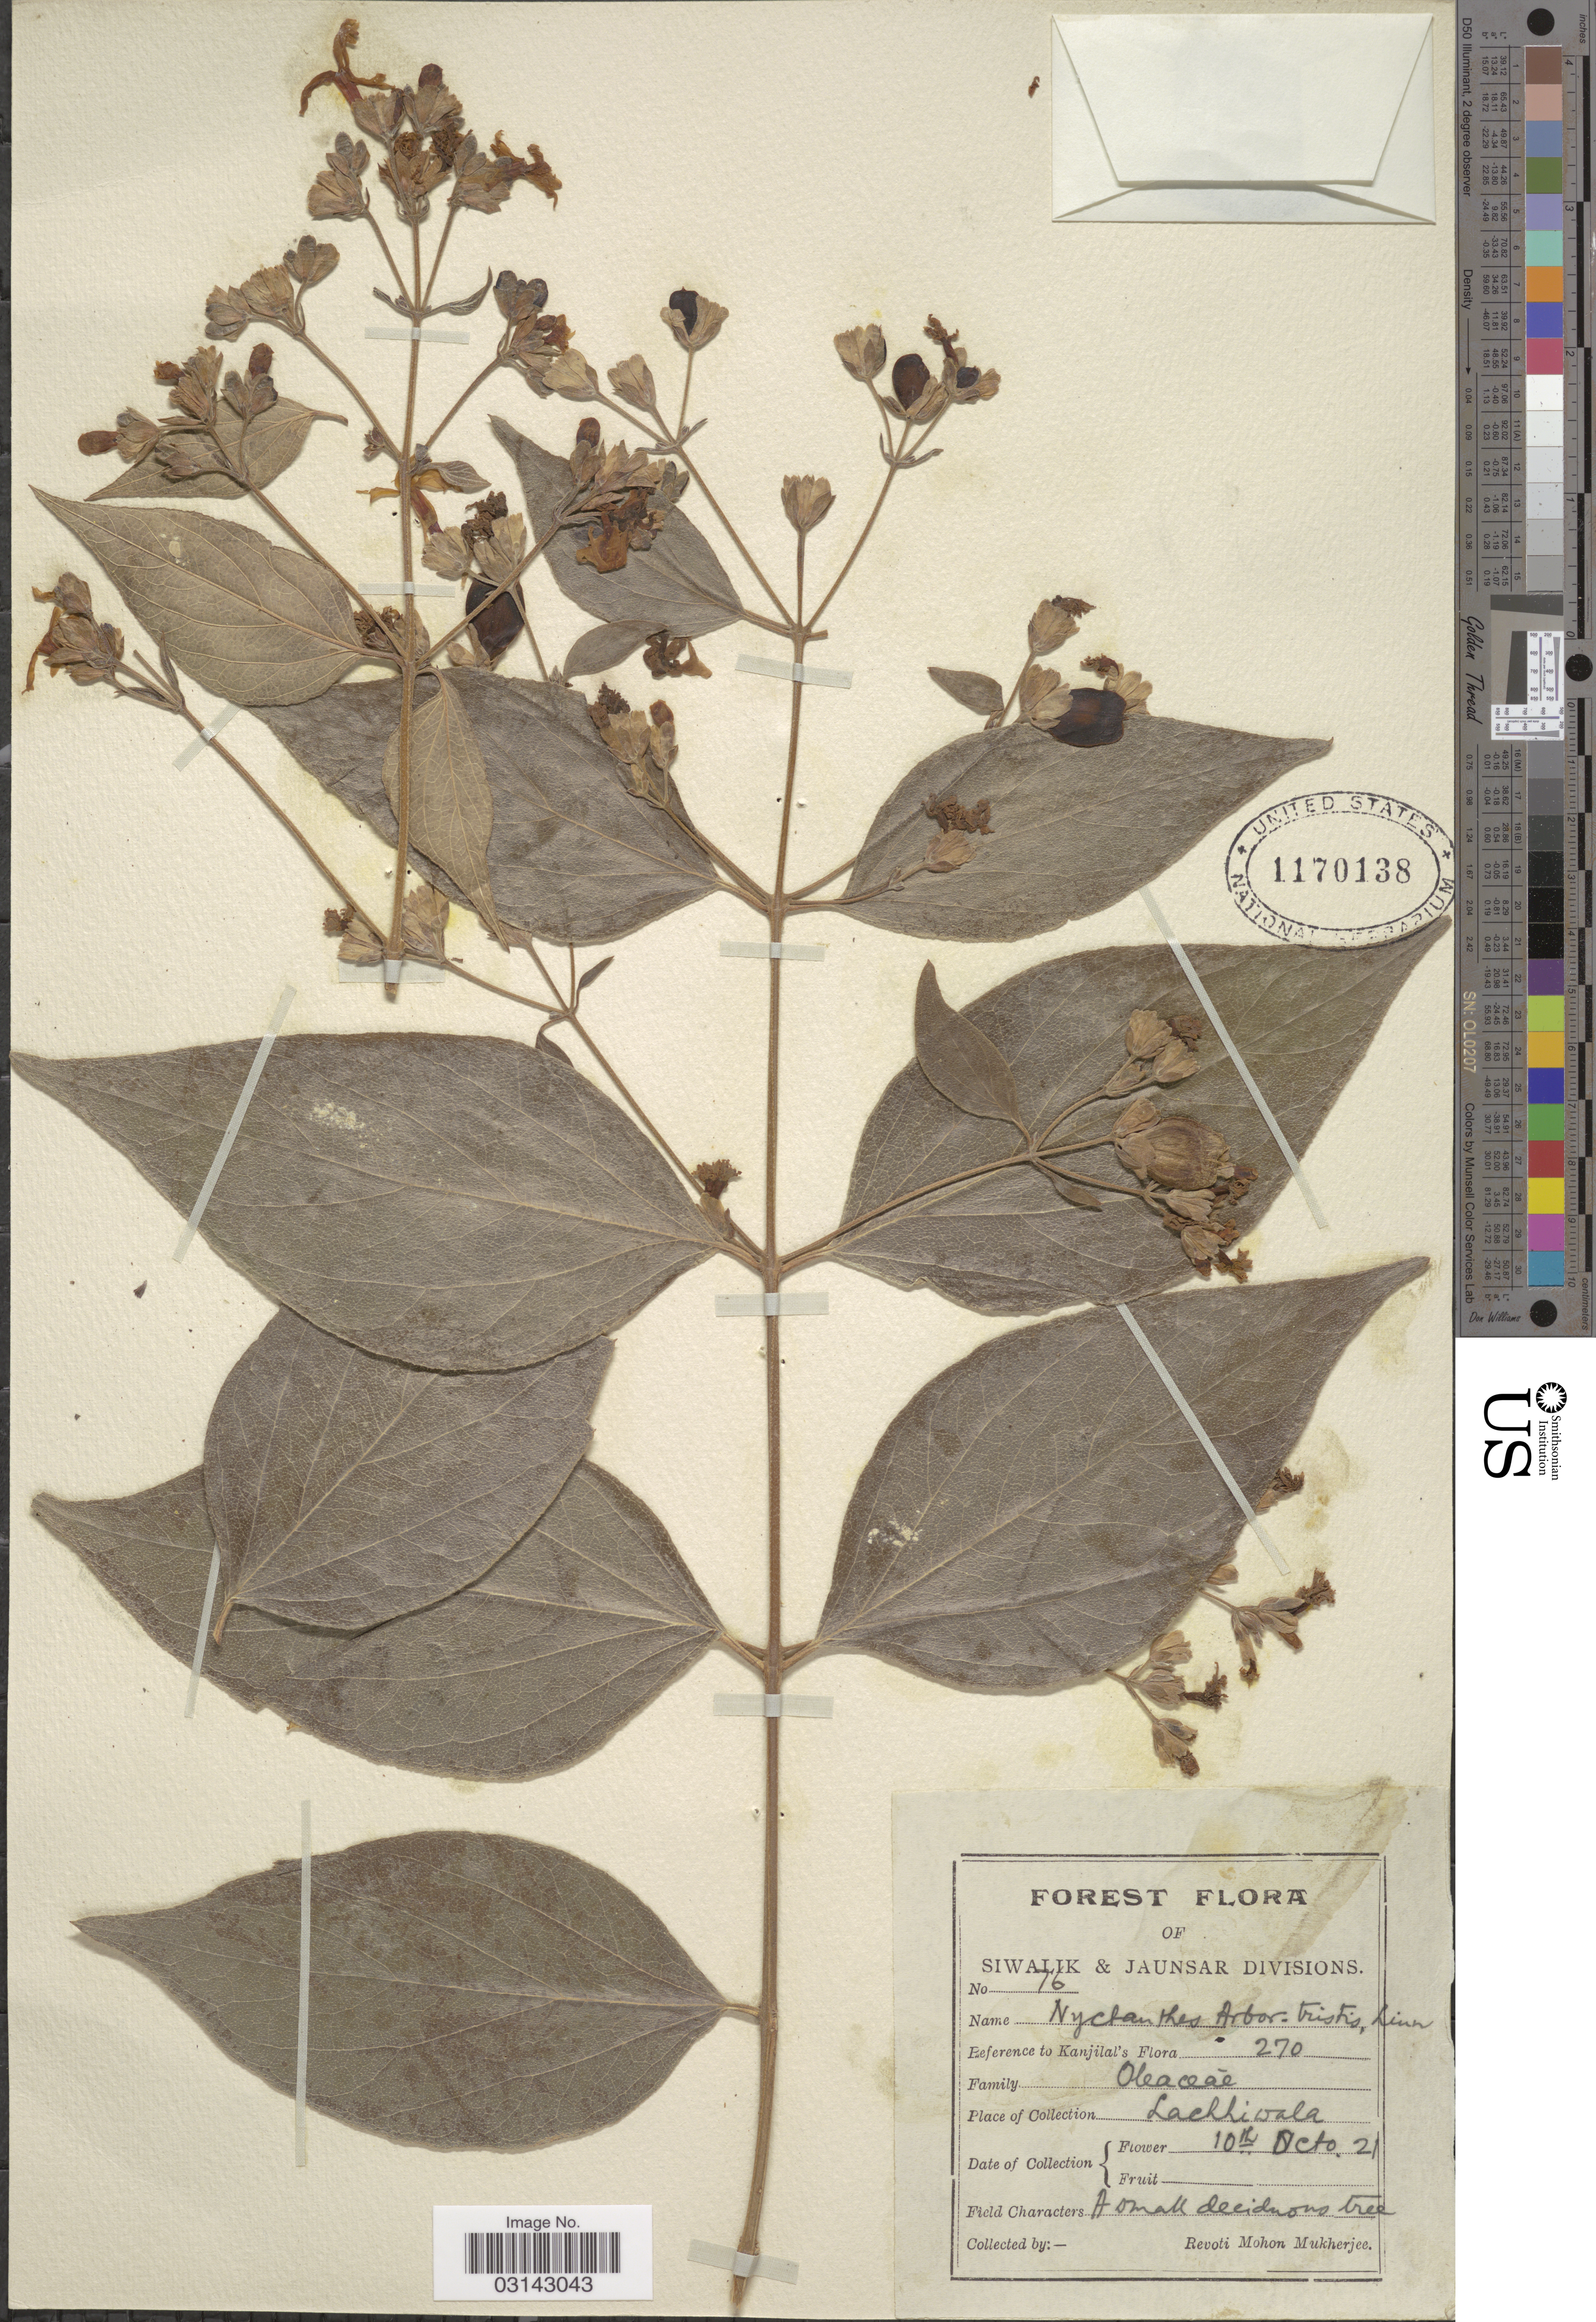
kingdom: Plantae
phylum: Tracheophyta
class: Magnoliopsida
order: Lamiales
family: Oleaceae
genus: Nyctanthes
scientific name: Nyctanthes arbor-tristis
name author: L.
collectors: R. Mukherjee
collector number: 76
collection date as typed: Transcribed d/m/y: 10/10/21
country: India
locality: Siwalik & Jaunsar Divisions. Lachhiwala.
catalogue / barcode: US 1170138